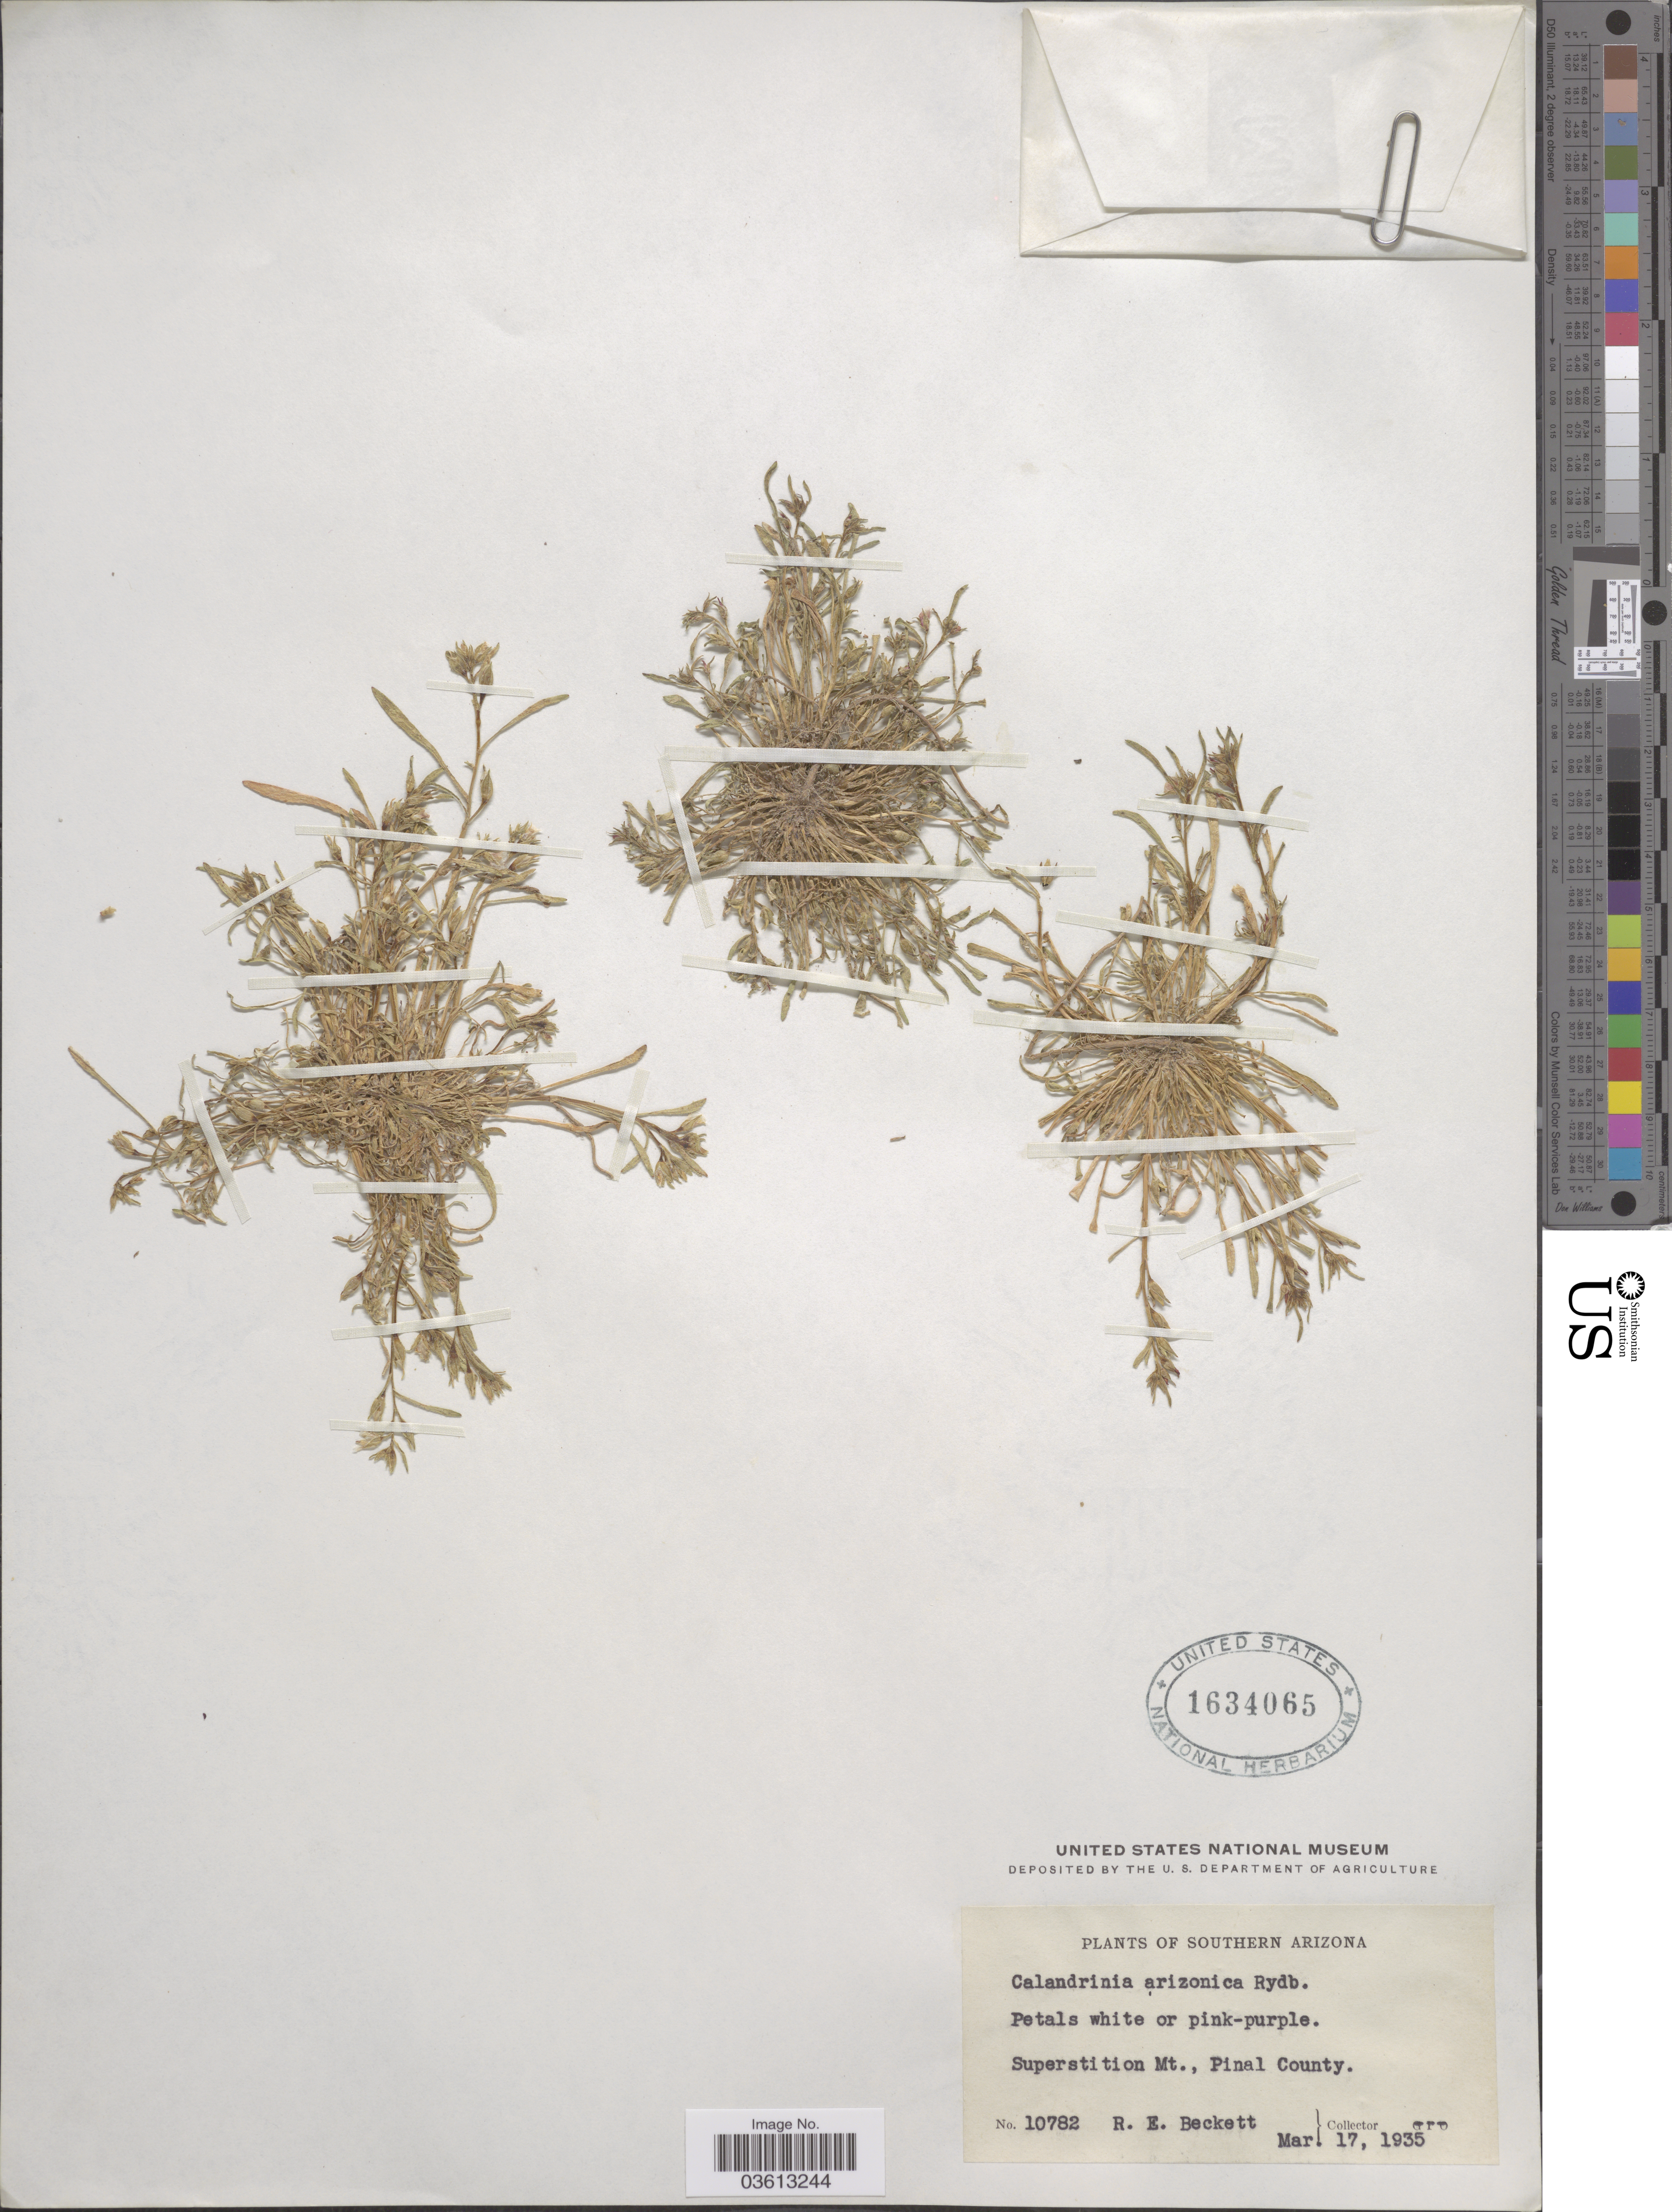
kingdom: Plantae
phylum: Tracheophyta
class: Magnoliopsida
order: Caryophyllales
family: Montiaceae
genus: Calandrinia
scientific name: Calandrinia ciliata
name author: (Ruiz & Pav.) DC.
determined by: Strong, Mark T., (BOT), Smithsonian Institution - National Museum of Natural History (UNITED STATES)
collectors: R. Beckett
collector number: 10782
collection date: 1935-03-17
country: United States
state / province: Arizona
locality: Southern Arizona. Superstition Mt., Pinal County.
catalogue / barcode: US 1634065